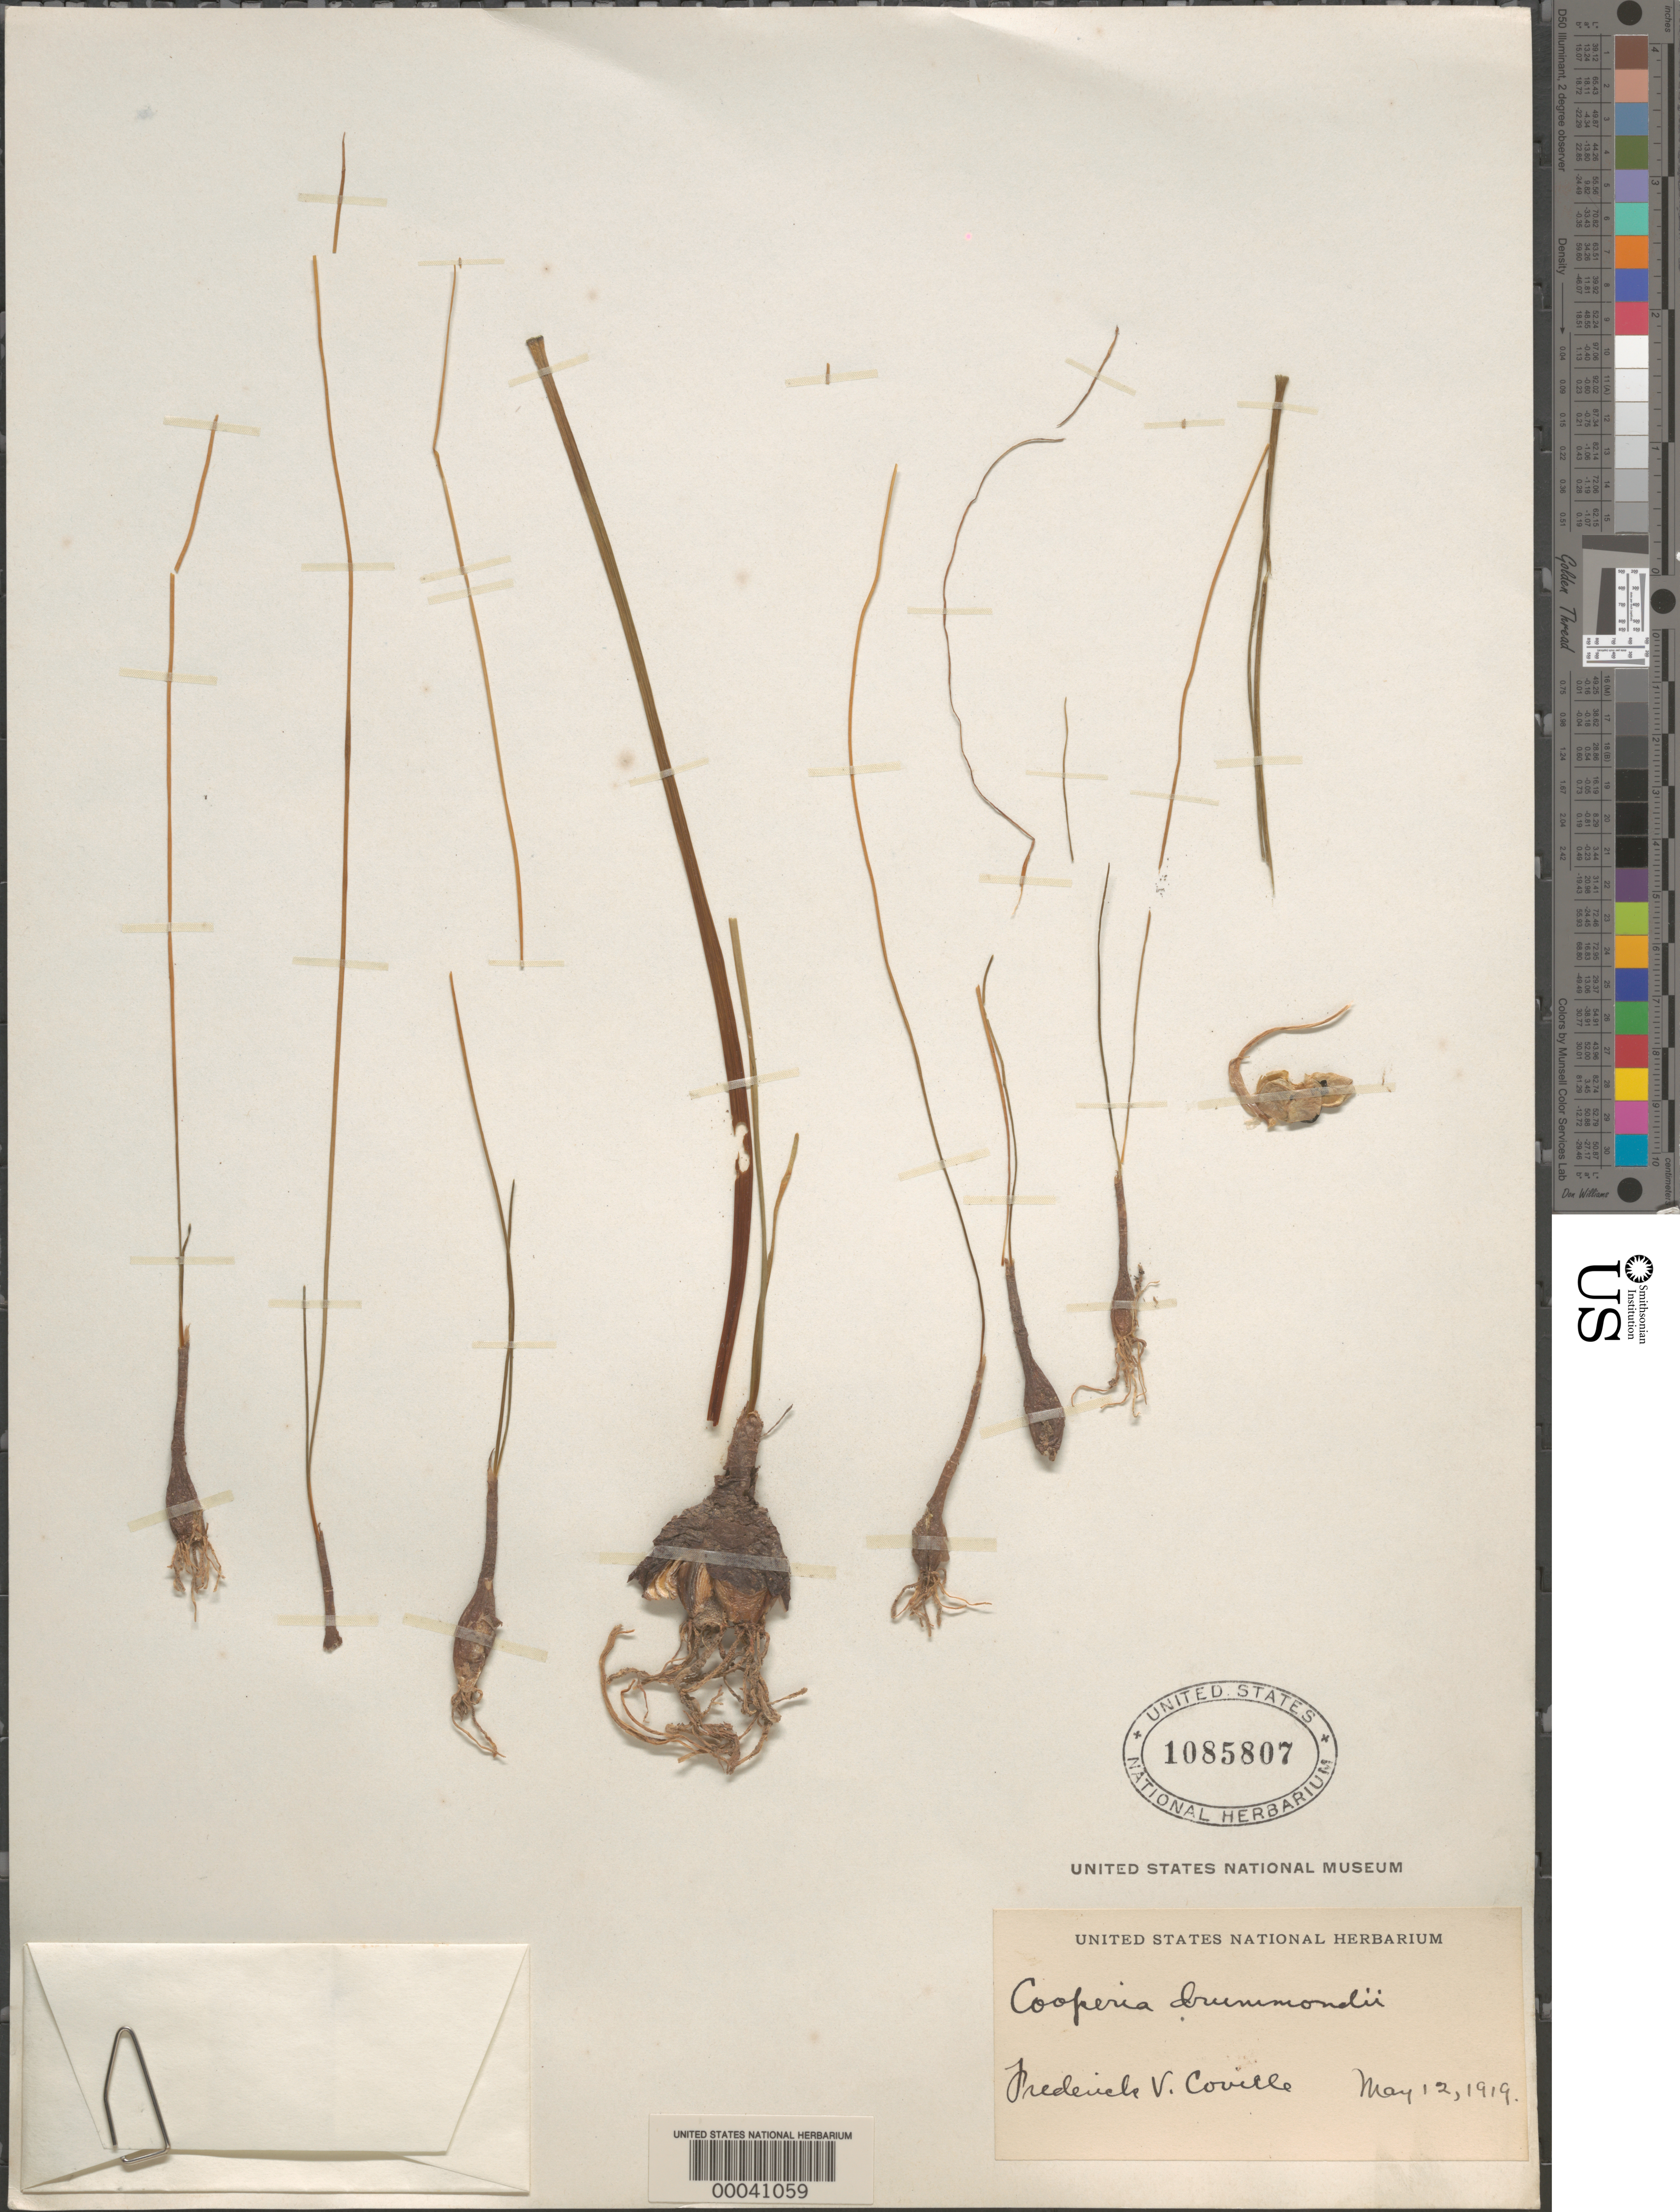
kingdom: Plantae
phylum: Tracheophyta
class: Liliopsida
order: Asparagales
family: Amaryllidaceae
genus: Zephyranthes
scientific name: Zephyranthes chlorosolen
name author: (Herb.) D. Dietr.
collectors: F. V. Coville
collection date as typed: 12 May 1919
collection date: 1919-05-12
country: United States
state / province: Florida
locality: Southern Florida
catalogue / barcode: US 1085807